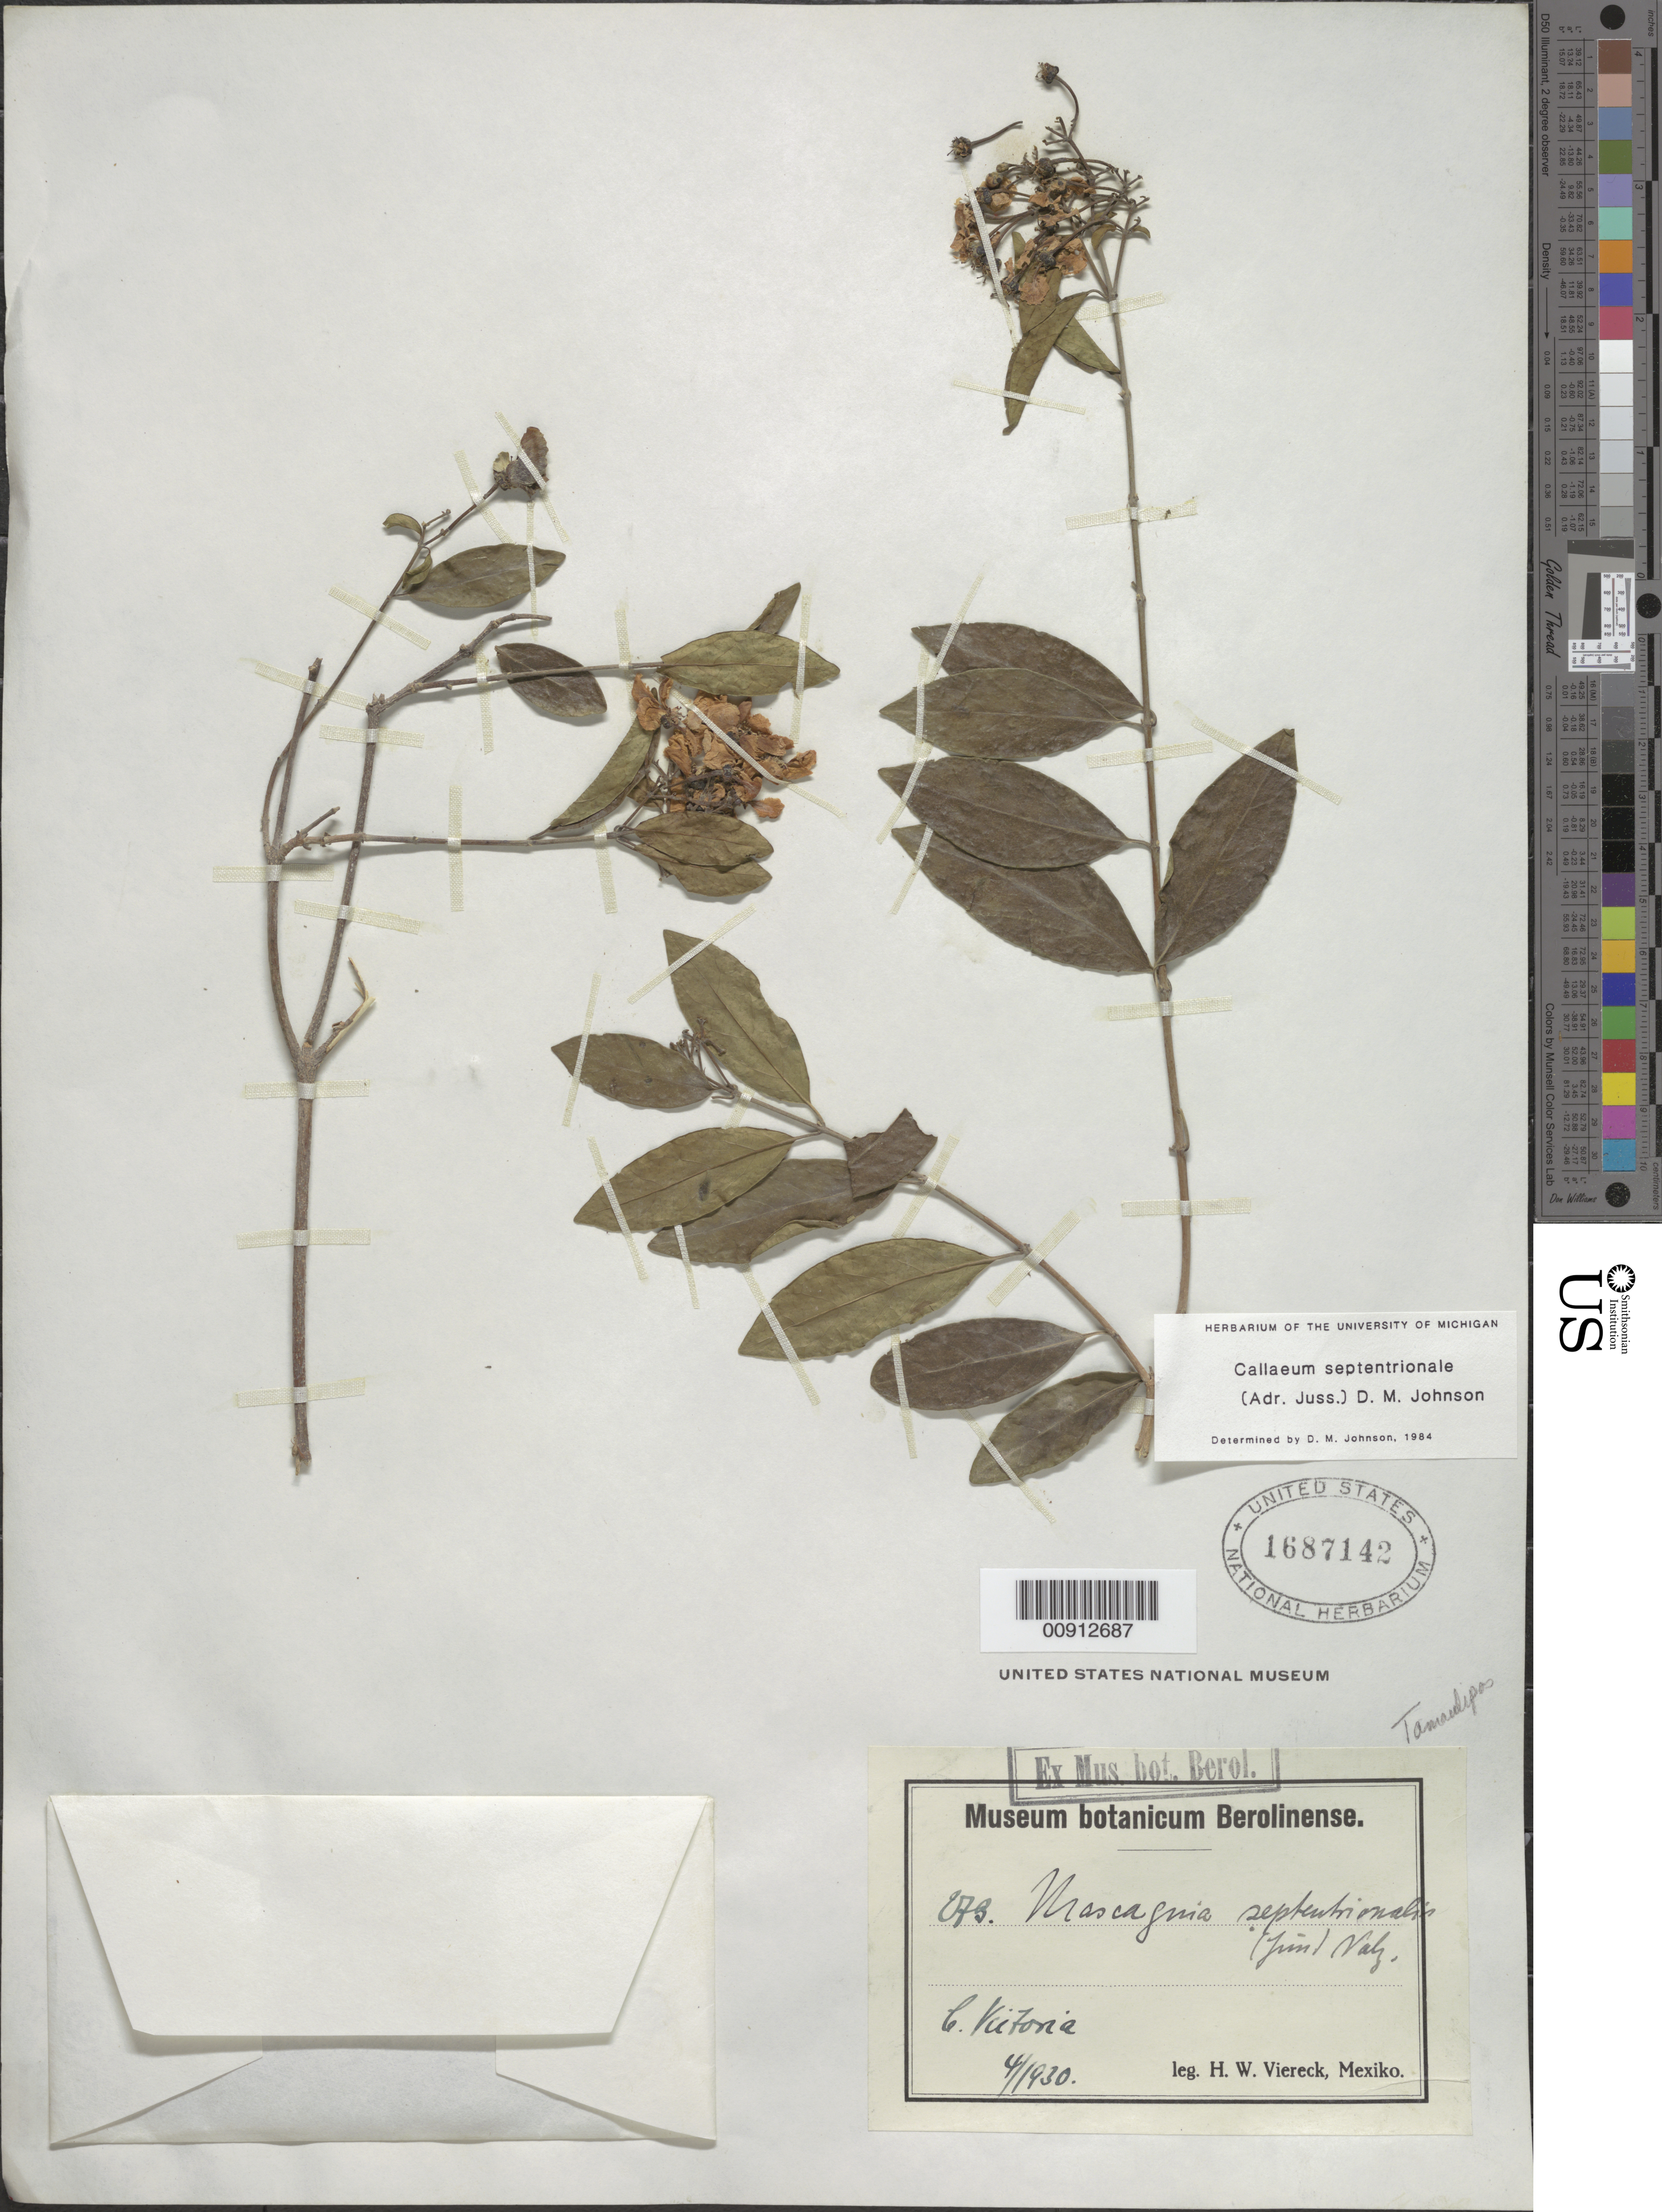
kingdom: Plantae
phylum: Tracheophyta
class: Magnoliopsida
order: Malpighiales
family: Malpighiaceae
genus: Callaeum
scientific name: Callaeum septentrionale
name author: (A. Juss.) D.M. Johnson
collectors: H. W. Viereck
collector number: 273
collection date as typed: Apr 1930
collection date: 1930-04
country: Mexico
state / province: Tamaulipas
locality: C. Victoria.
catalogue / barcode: US 1687142